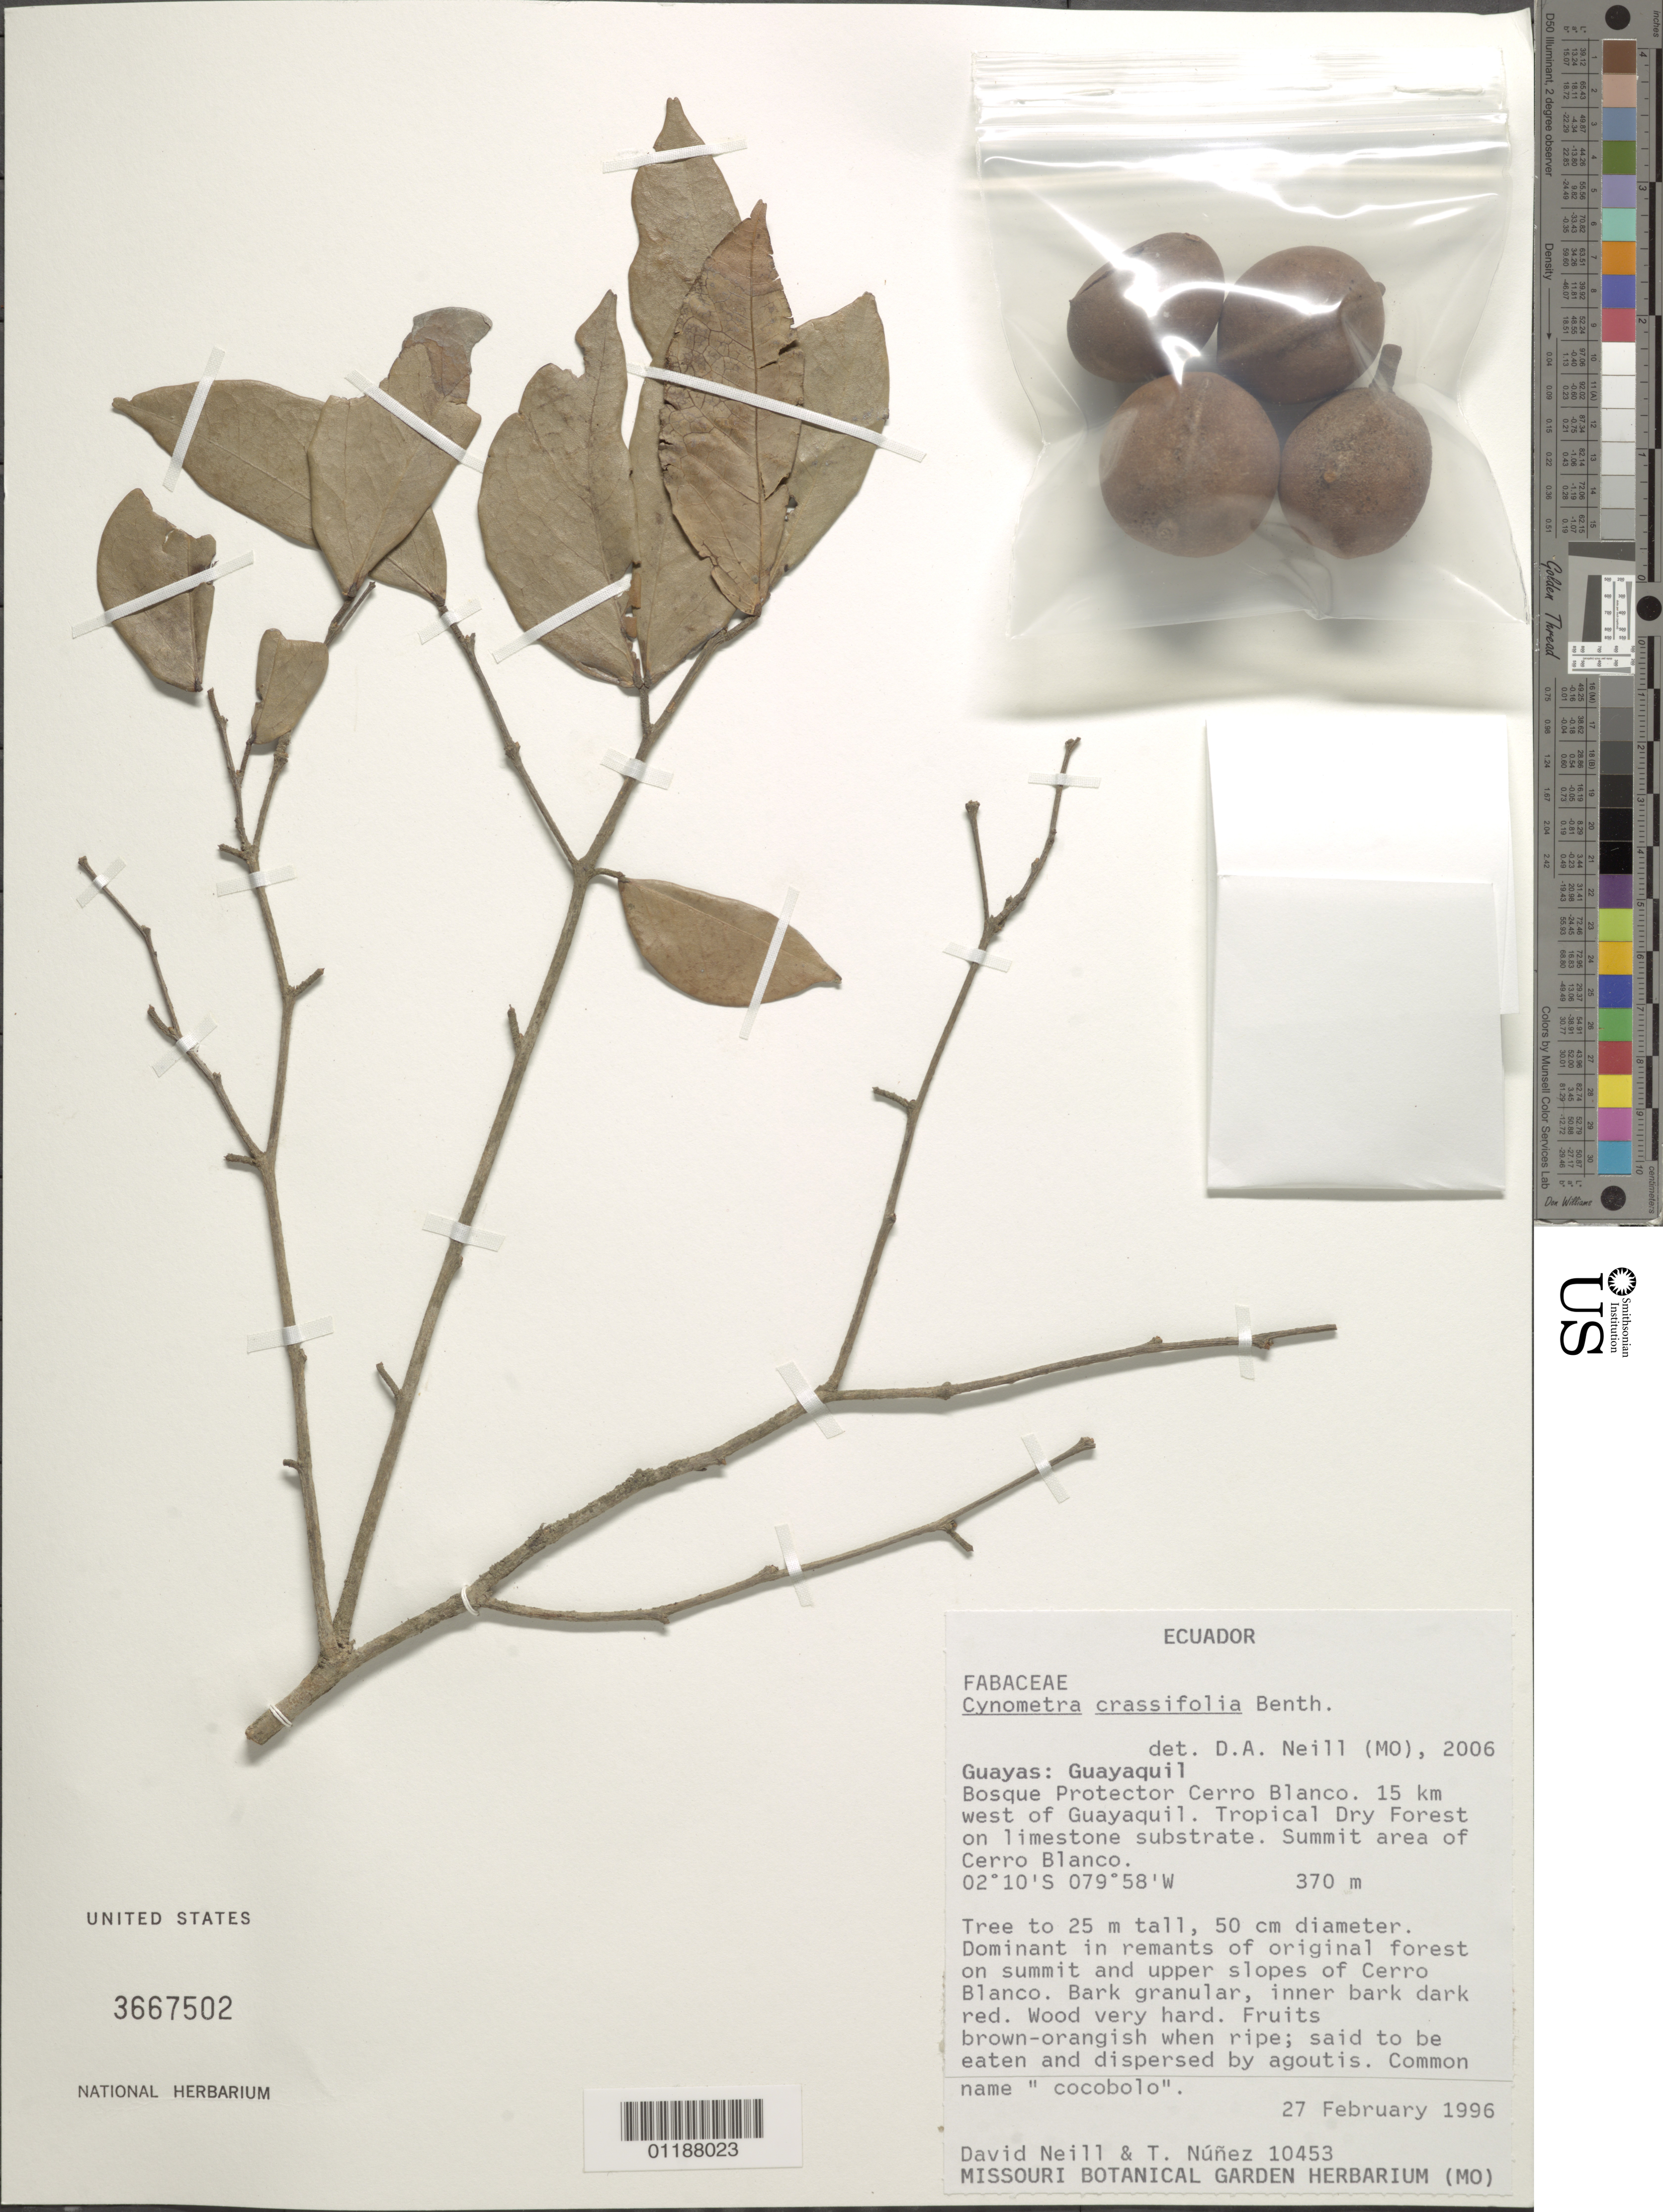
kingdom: Plantae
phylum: Tracheophyta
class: Magnoliopsida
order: Fabales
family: Fabaceae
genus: Cynometra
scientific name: Cynometra crassifolia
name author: Benth.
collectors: D. A. Neill & T. Núñez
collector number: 10453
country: Ecuador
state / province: Guayas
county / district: Guayaquil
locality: Bosque Protector Cerro Blanco, S of Guayaquil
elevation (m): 370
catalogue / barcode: US 3667502